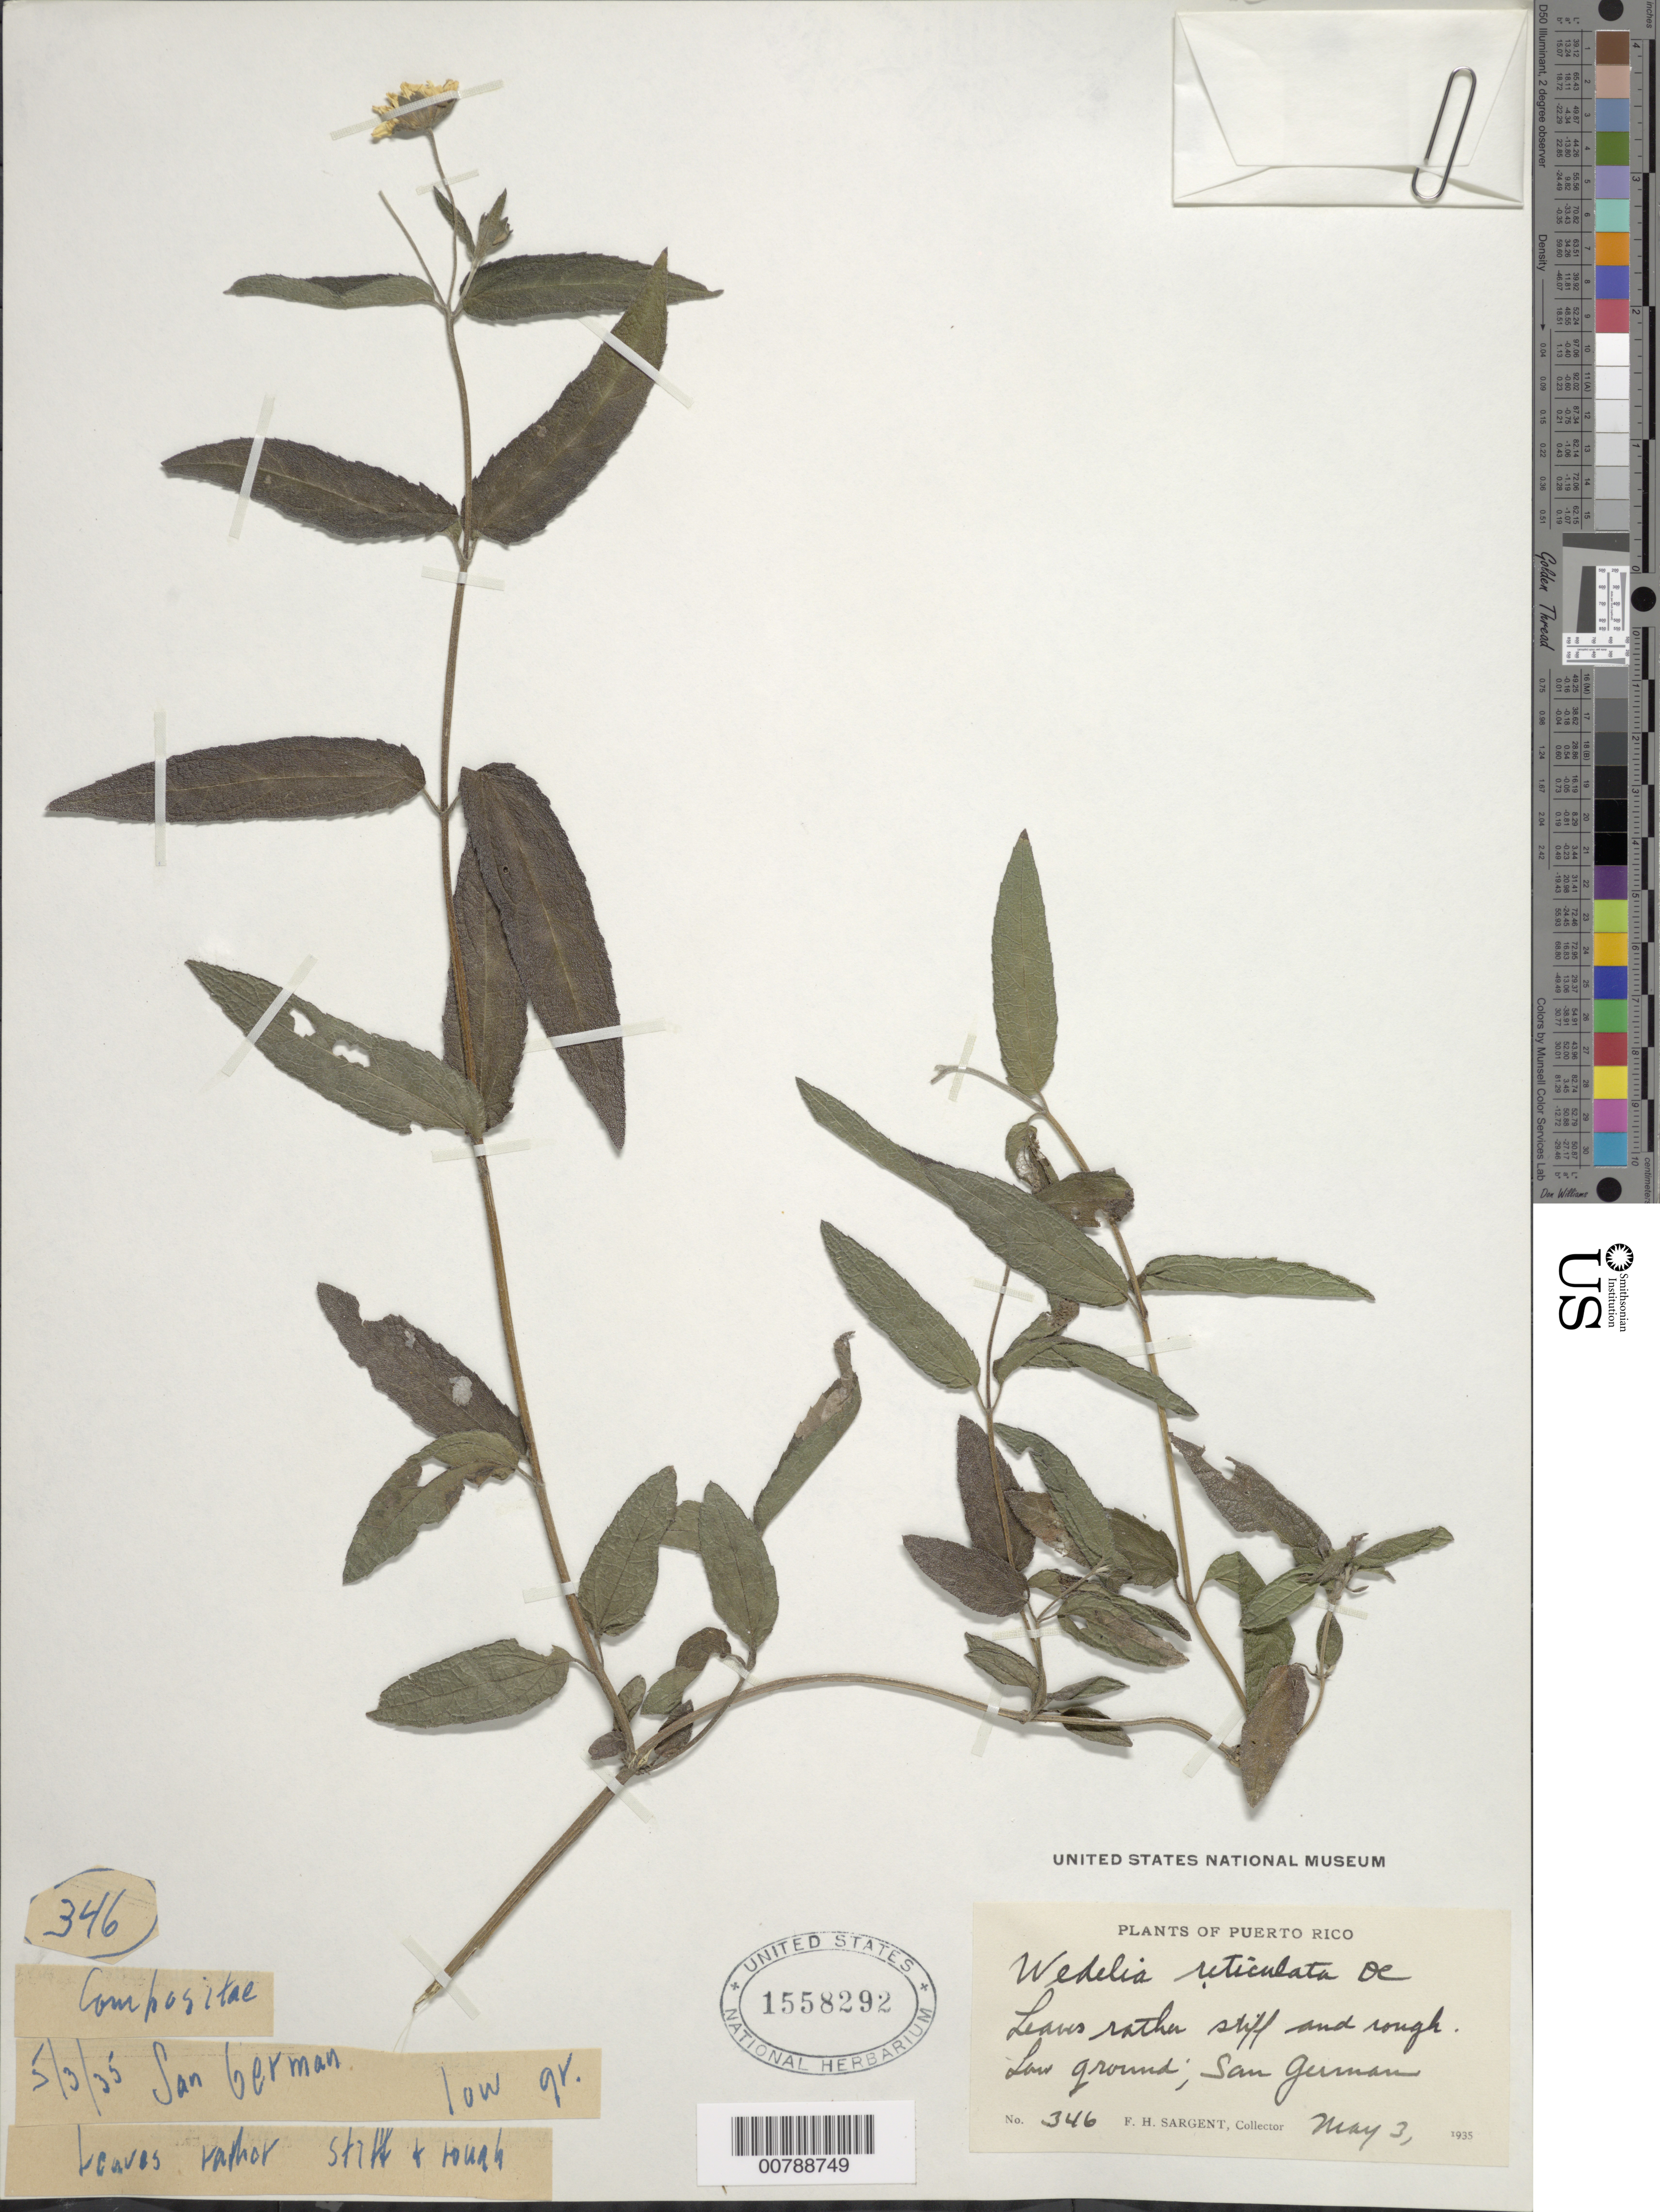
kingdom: Plantae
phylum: Tracheophyta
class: Magnoliopsida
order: Asterales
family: Asteraceae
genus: Wedelia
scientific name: Wedelia reticulata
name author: DC.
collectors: F. H. Sargent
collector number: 346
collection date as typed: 03 May 1935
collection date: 1935-05-03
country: Puerto Rico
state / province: San Germán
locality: Low ground; San German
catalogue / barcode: US 1558292